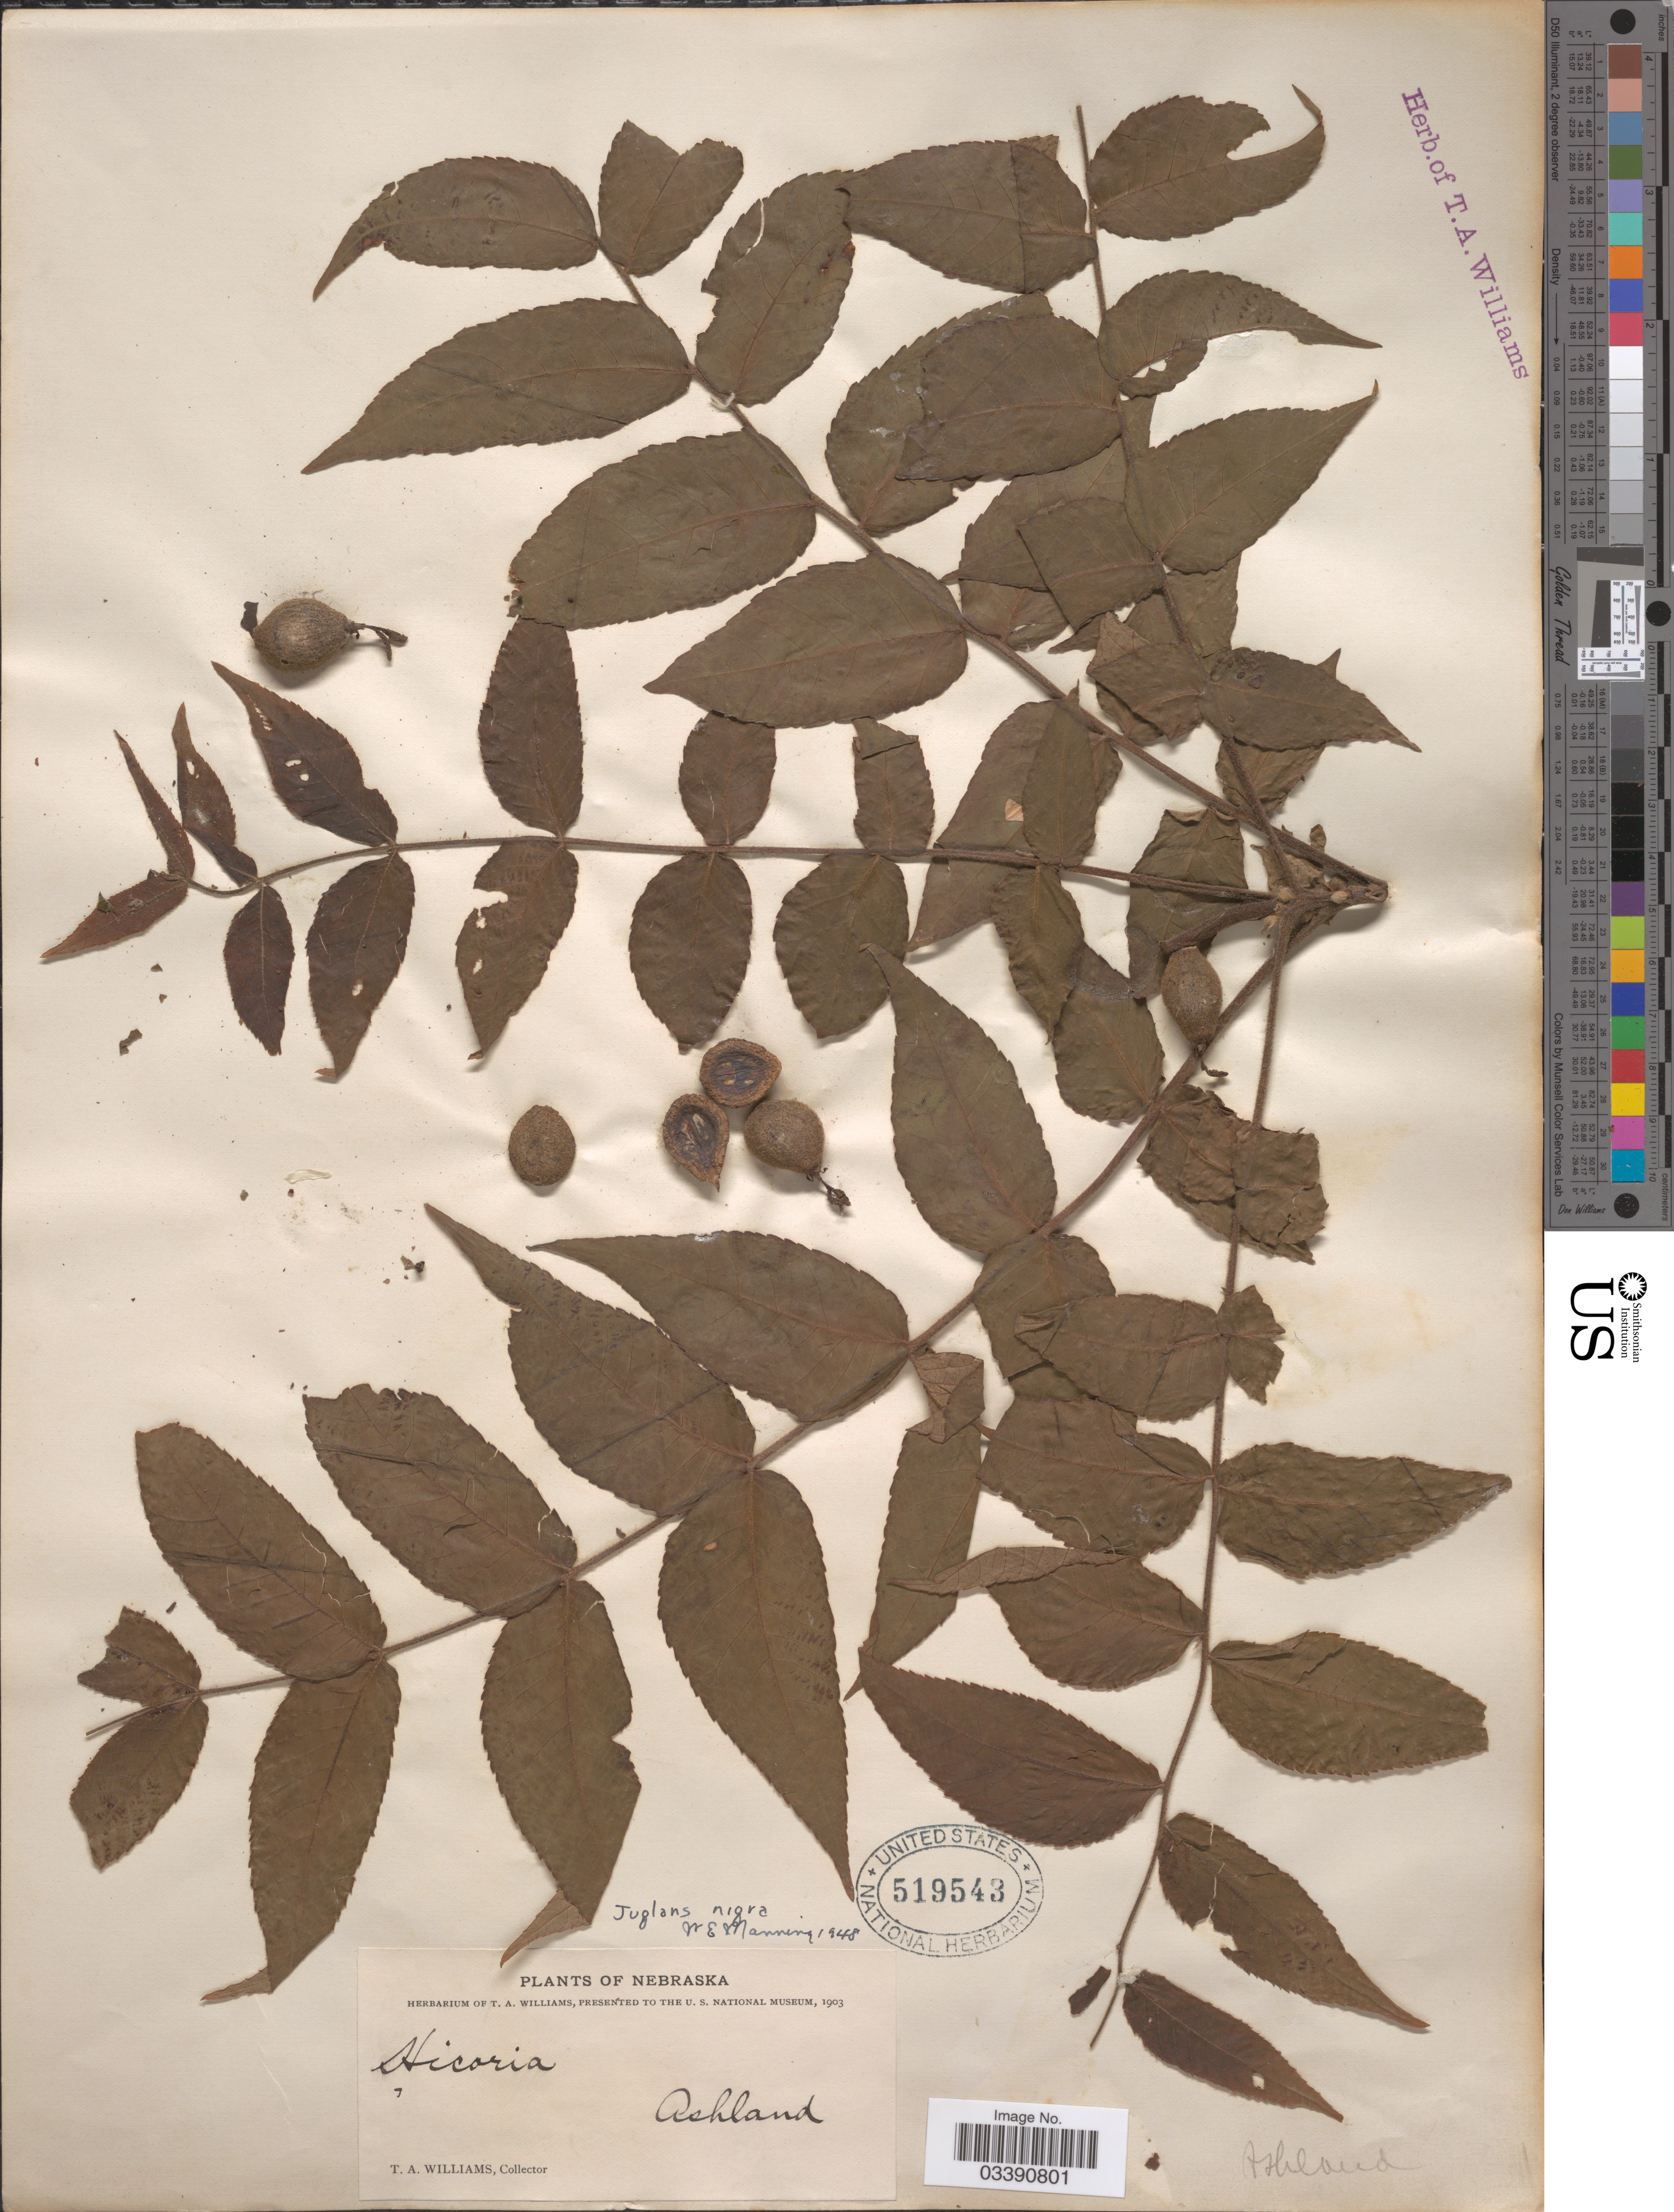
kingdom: Plantae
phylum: Tracheophyta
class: Magnoliopsida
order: Fagales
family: Juglandaceae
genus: Juglans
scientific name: Juglans nigra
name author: L.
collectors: T. Williams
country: United States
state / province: Nebraska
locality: Ashland.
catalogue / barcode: US 519543